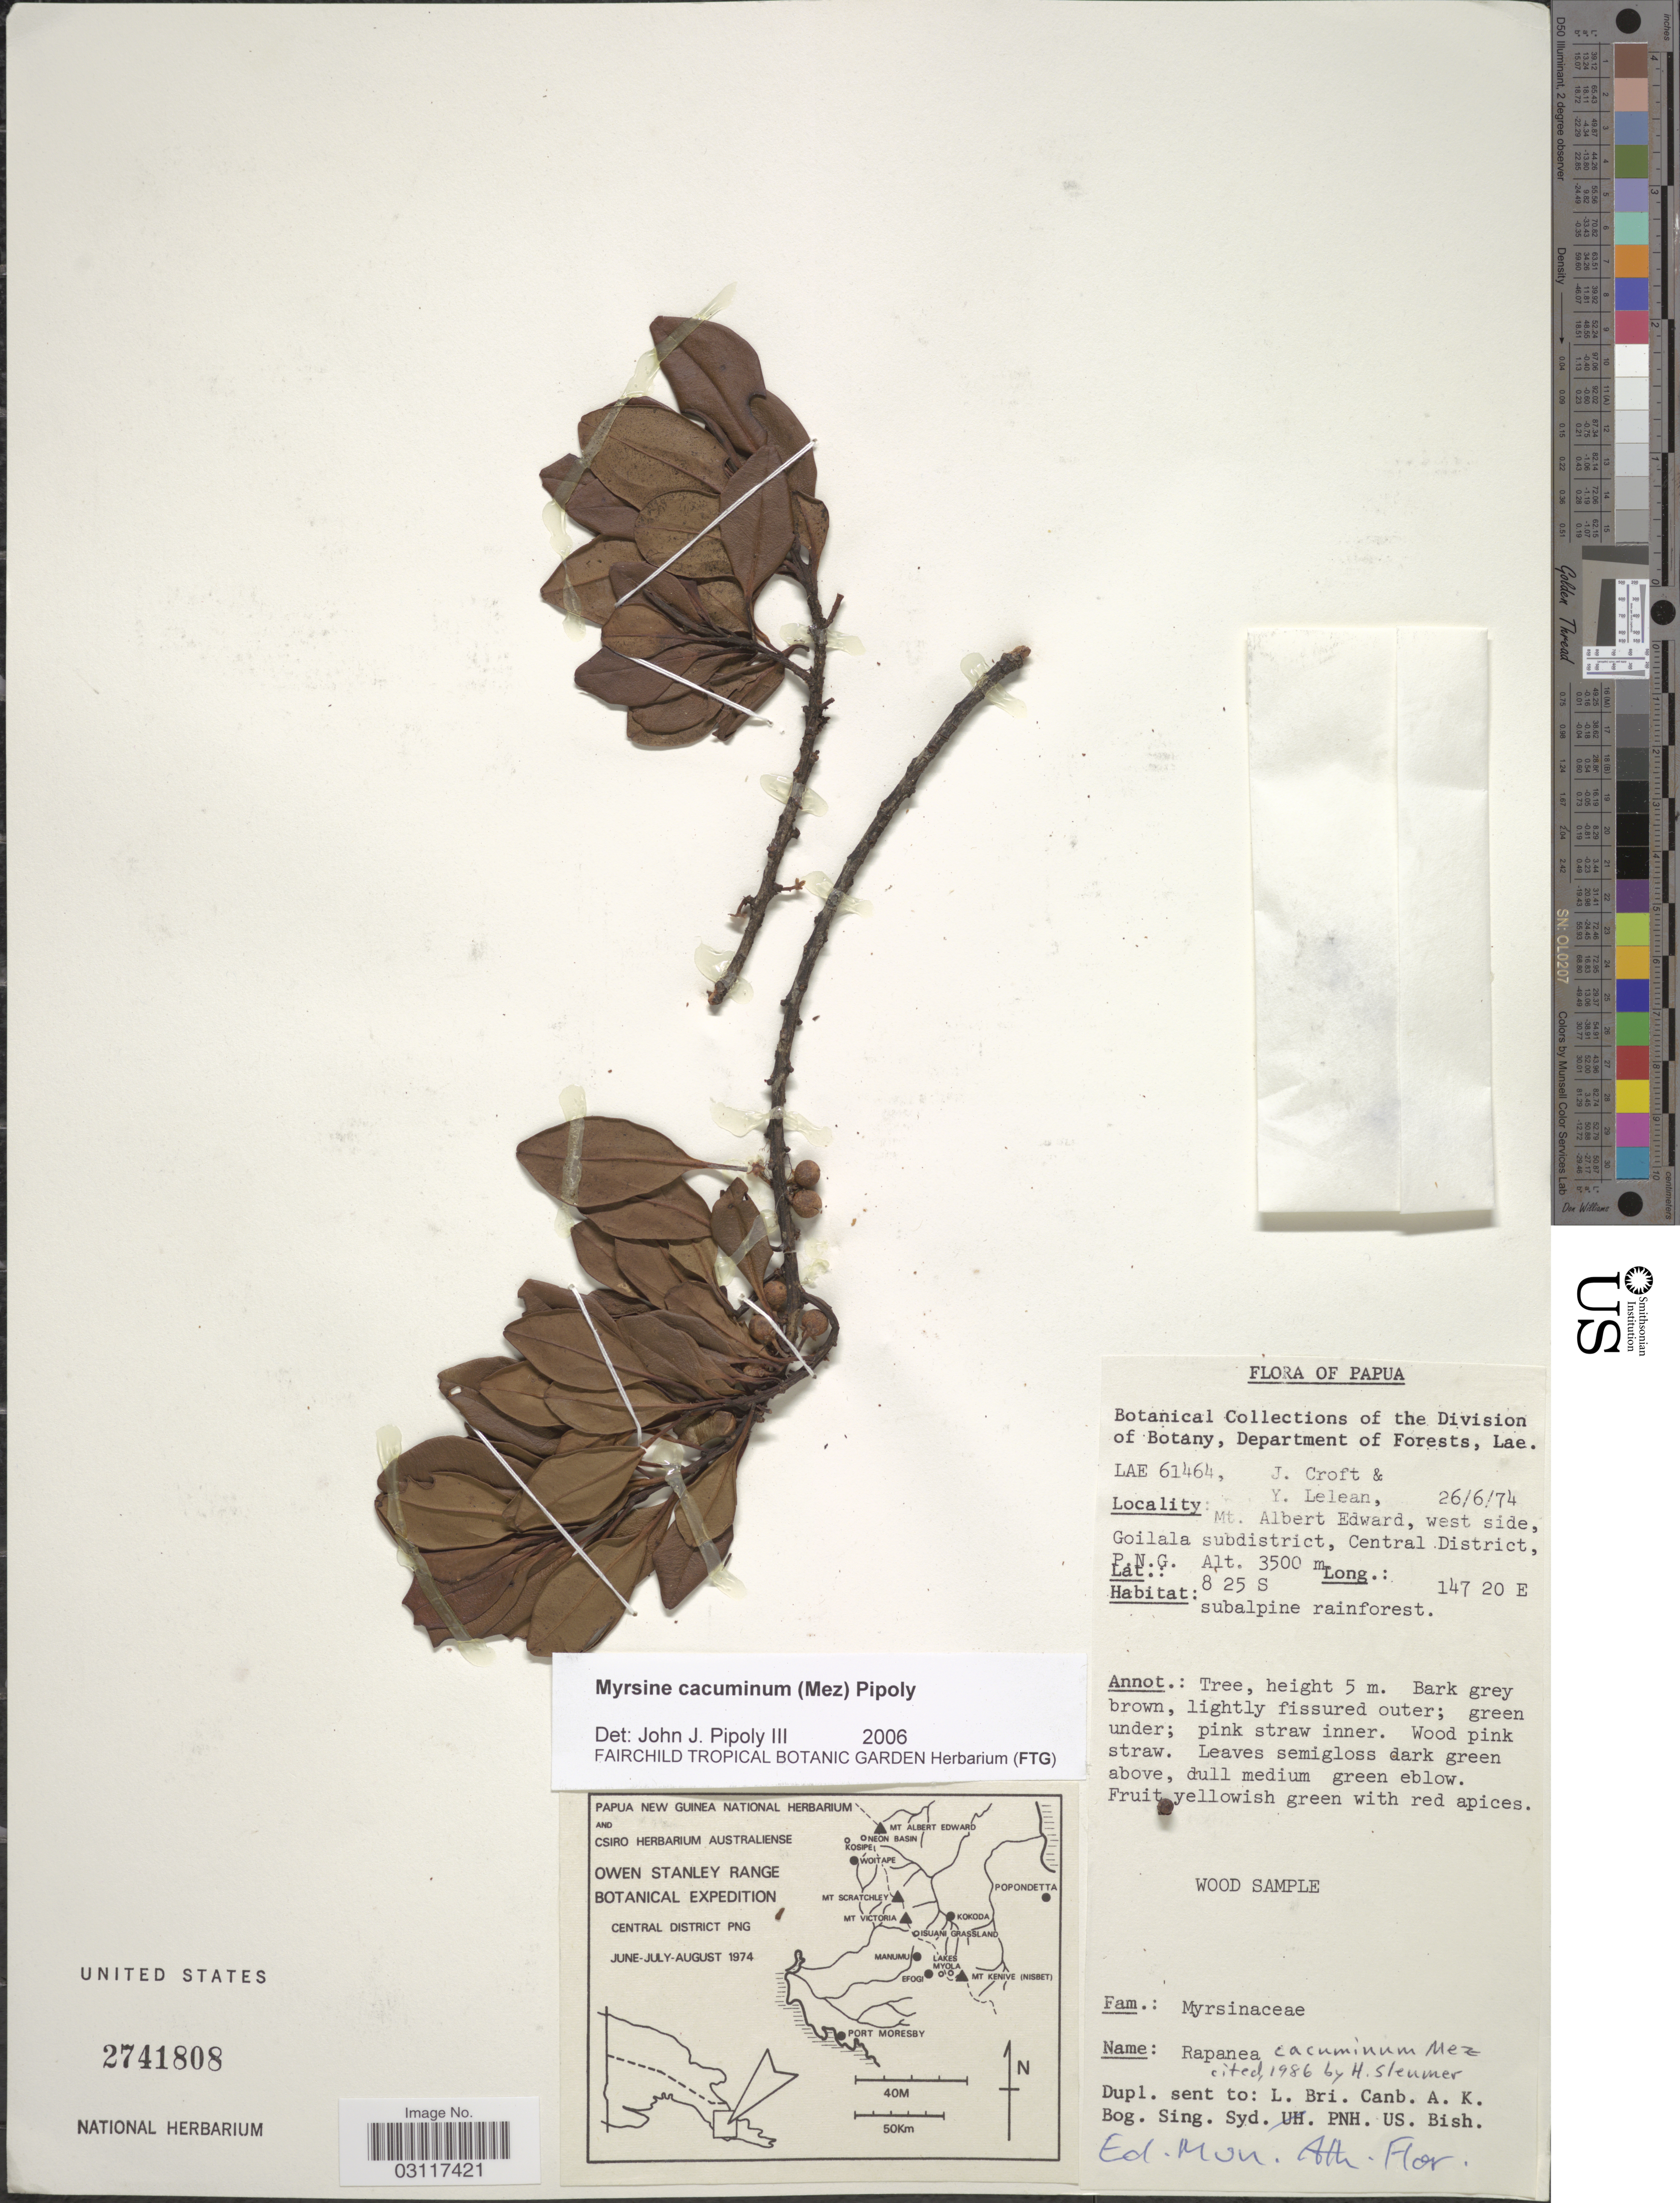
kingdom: Plantae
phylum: Tracheophyta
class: Magnoliopsida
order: Ericales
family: Primulaceae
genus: Myrsine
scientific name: Myrsine cacuminum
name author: (Mez) Pipoly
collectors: J. Croft & Y. Lelean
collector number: LAE 61464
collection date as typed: Transcribed d/m/y: 26/6/74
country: Papua New Guinea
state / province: Central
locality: Papua, Mt. Albert Edward, west side, Goilala subdistrict, Central District.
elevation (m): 3500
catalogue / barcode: US 2741808